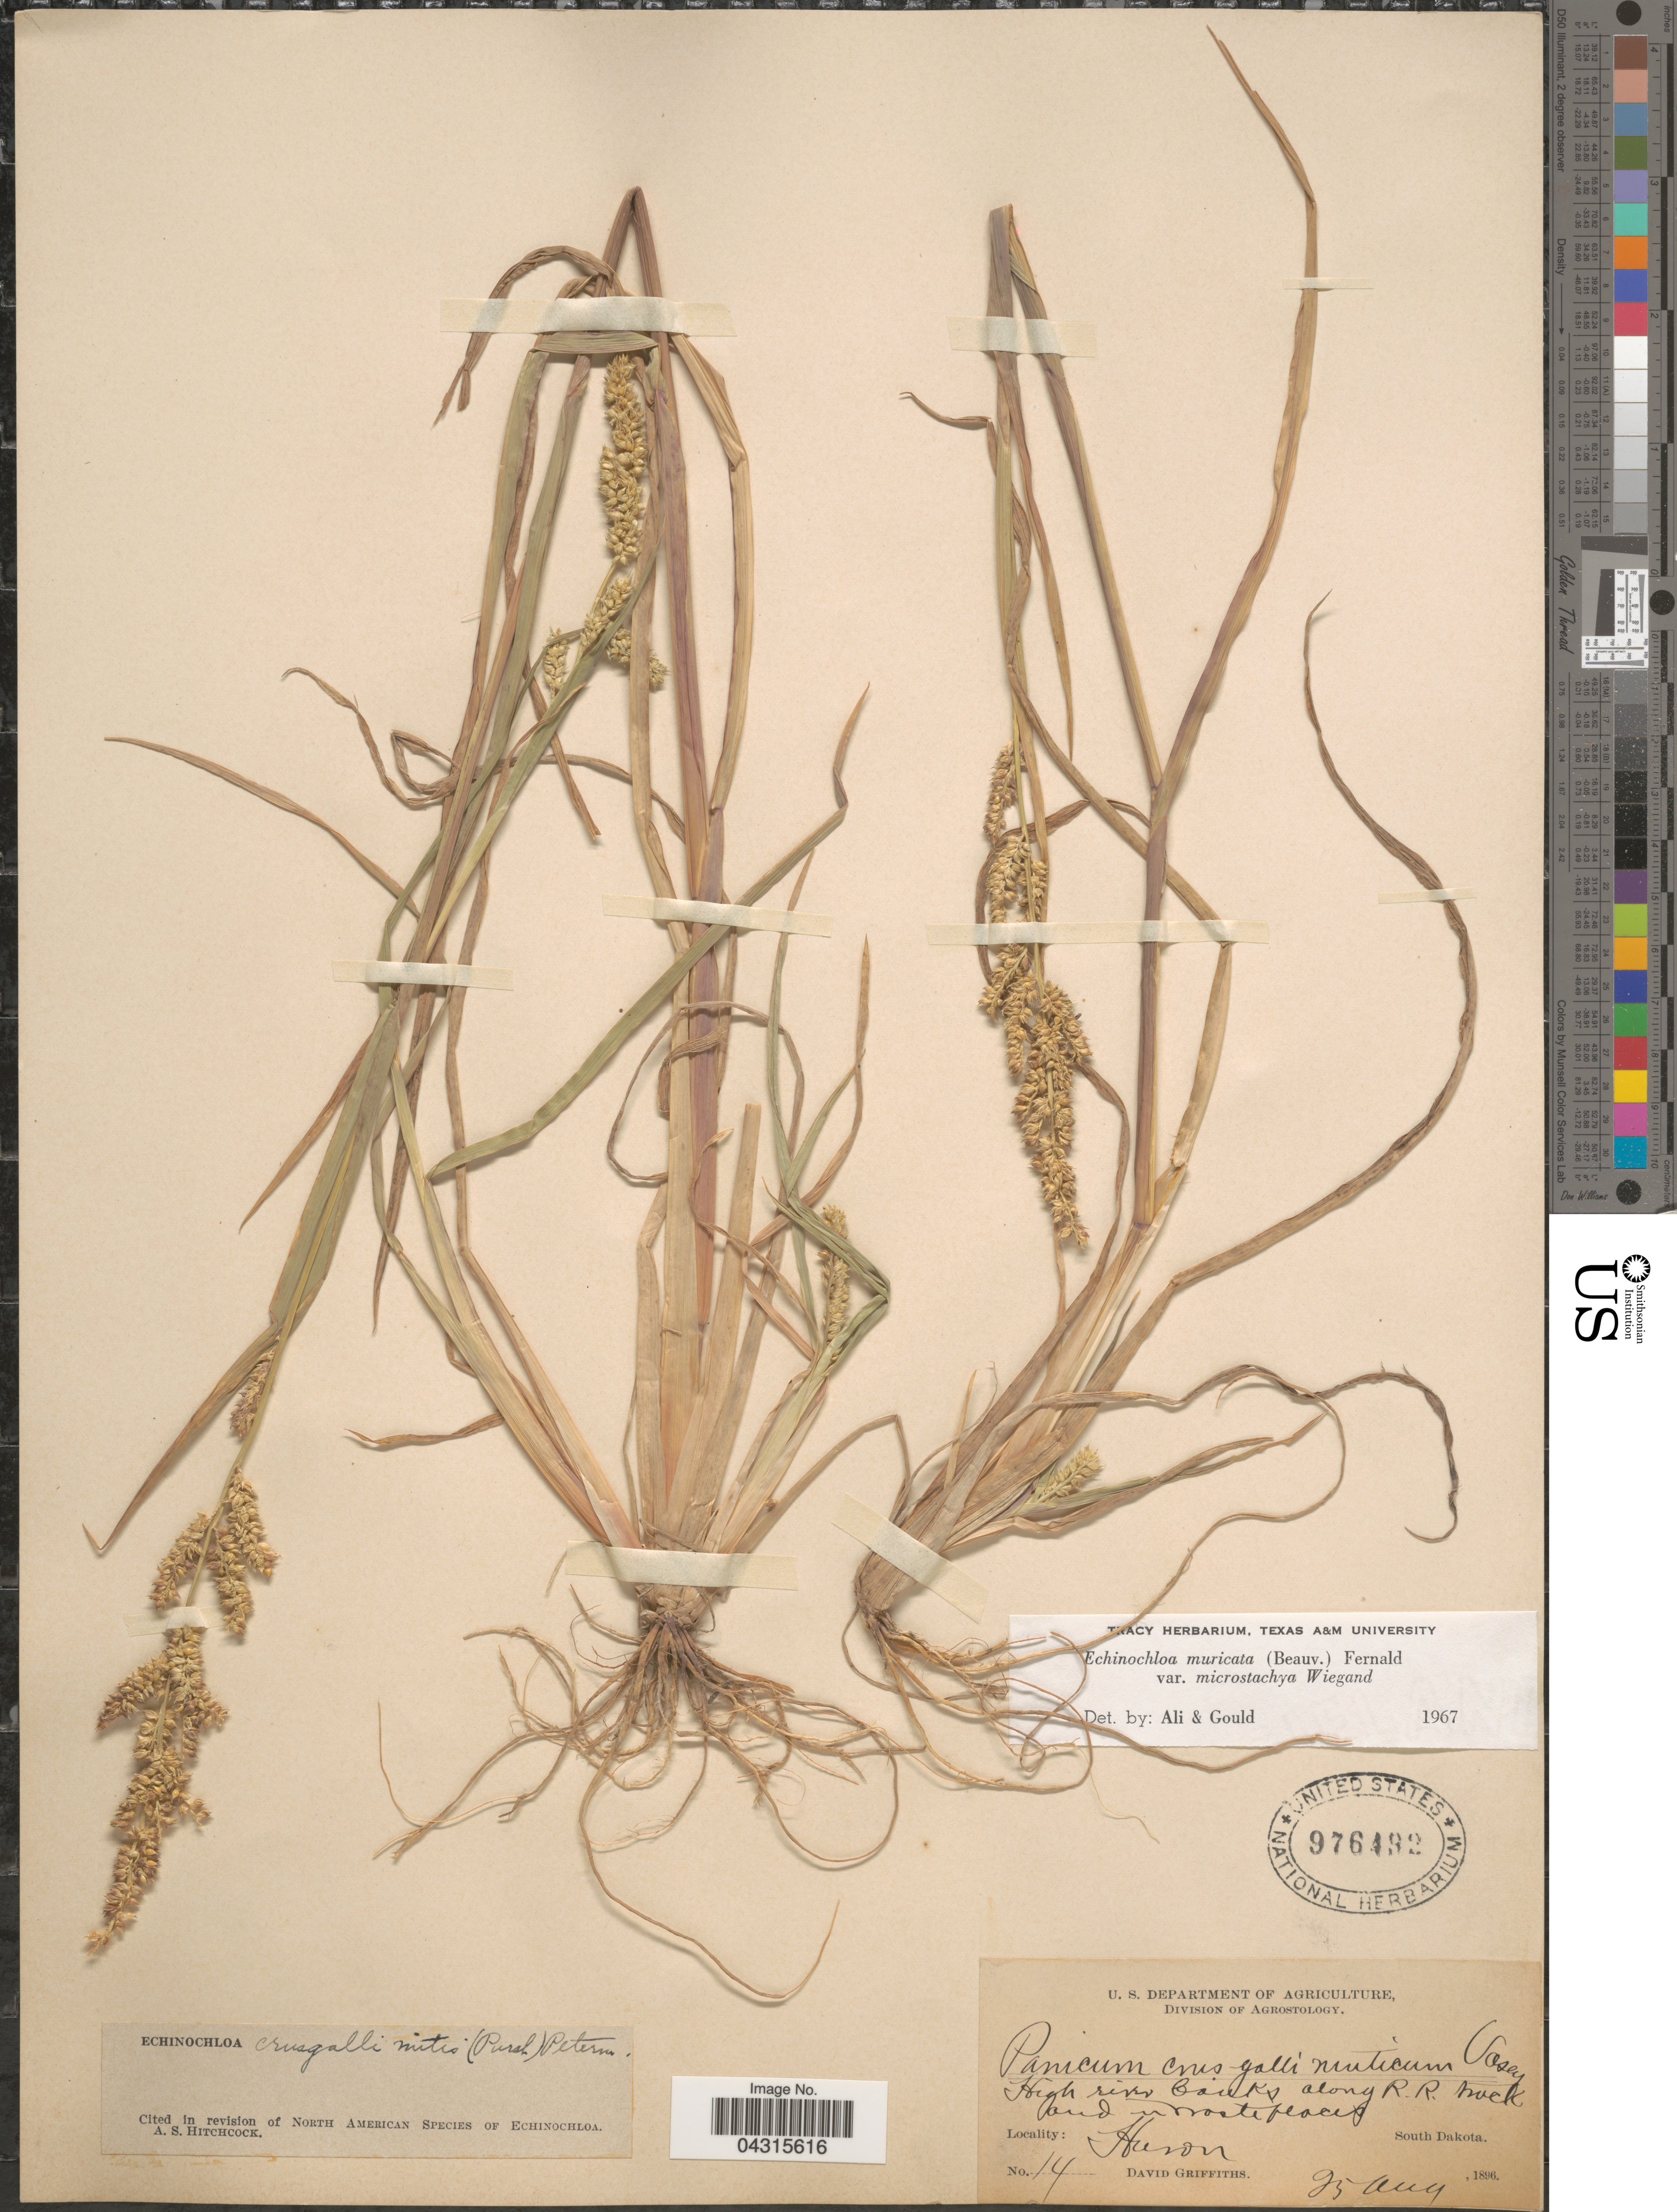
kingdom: Plantae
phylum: Tracheophyta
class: Liliopsida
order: Poales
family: Poaceae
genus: Echinochloa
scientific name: Echinochloa muricata var. microstachya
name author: Wiegand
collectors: D. Griffiths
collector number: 14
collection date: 1896-08-25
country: United States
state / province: South Dakota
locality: High river banks along R.R. track and in waste places. Huron.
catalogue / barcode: US 976492